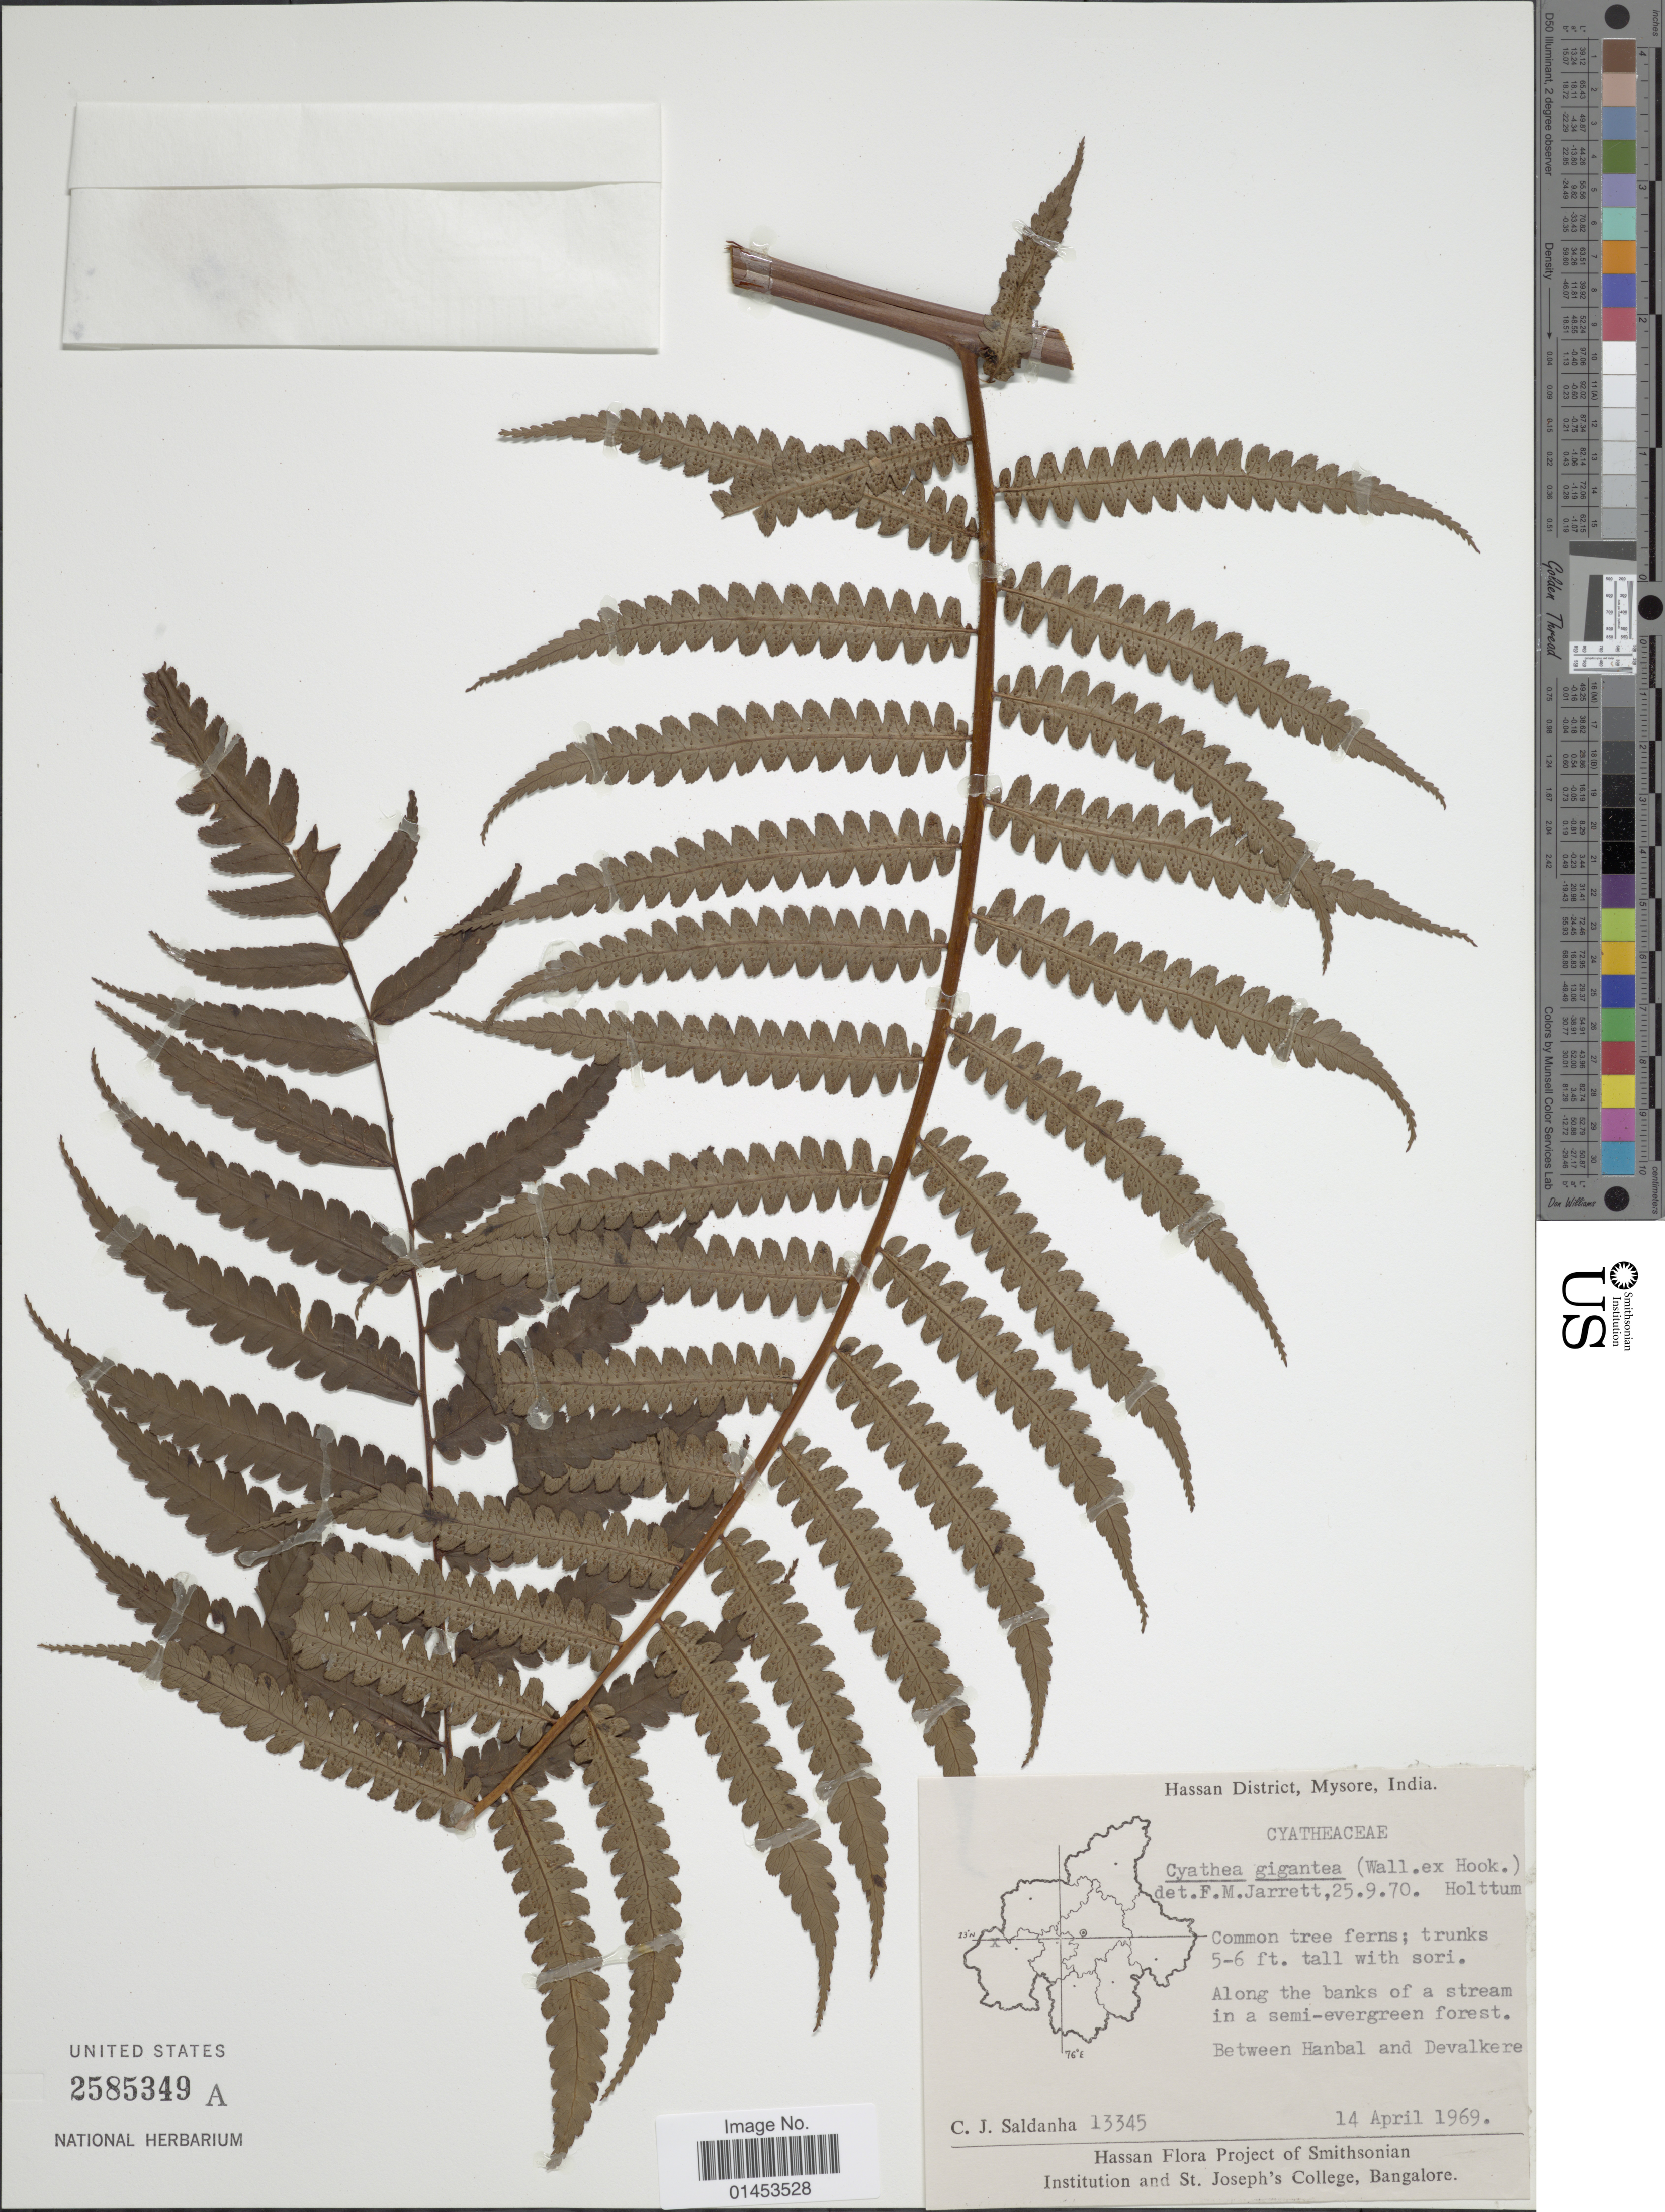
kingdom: Plantae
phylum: Tracheophyta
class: Polypodiopsida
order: Cyatheales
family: Cyatheaceae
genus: Cyathea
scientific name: Cyathea gigantea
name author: (Wall. ex Hook.) Holttum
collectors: C. J. Saldanha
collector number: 13345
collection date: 1969-04-14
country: India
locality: Hassan District, Mysore, India, Along the banks of a stream in a semi-evergreen forest, Between Hanbal and Devalkere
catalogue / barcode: US 2585349A